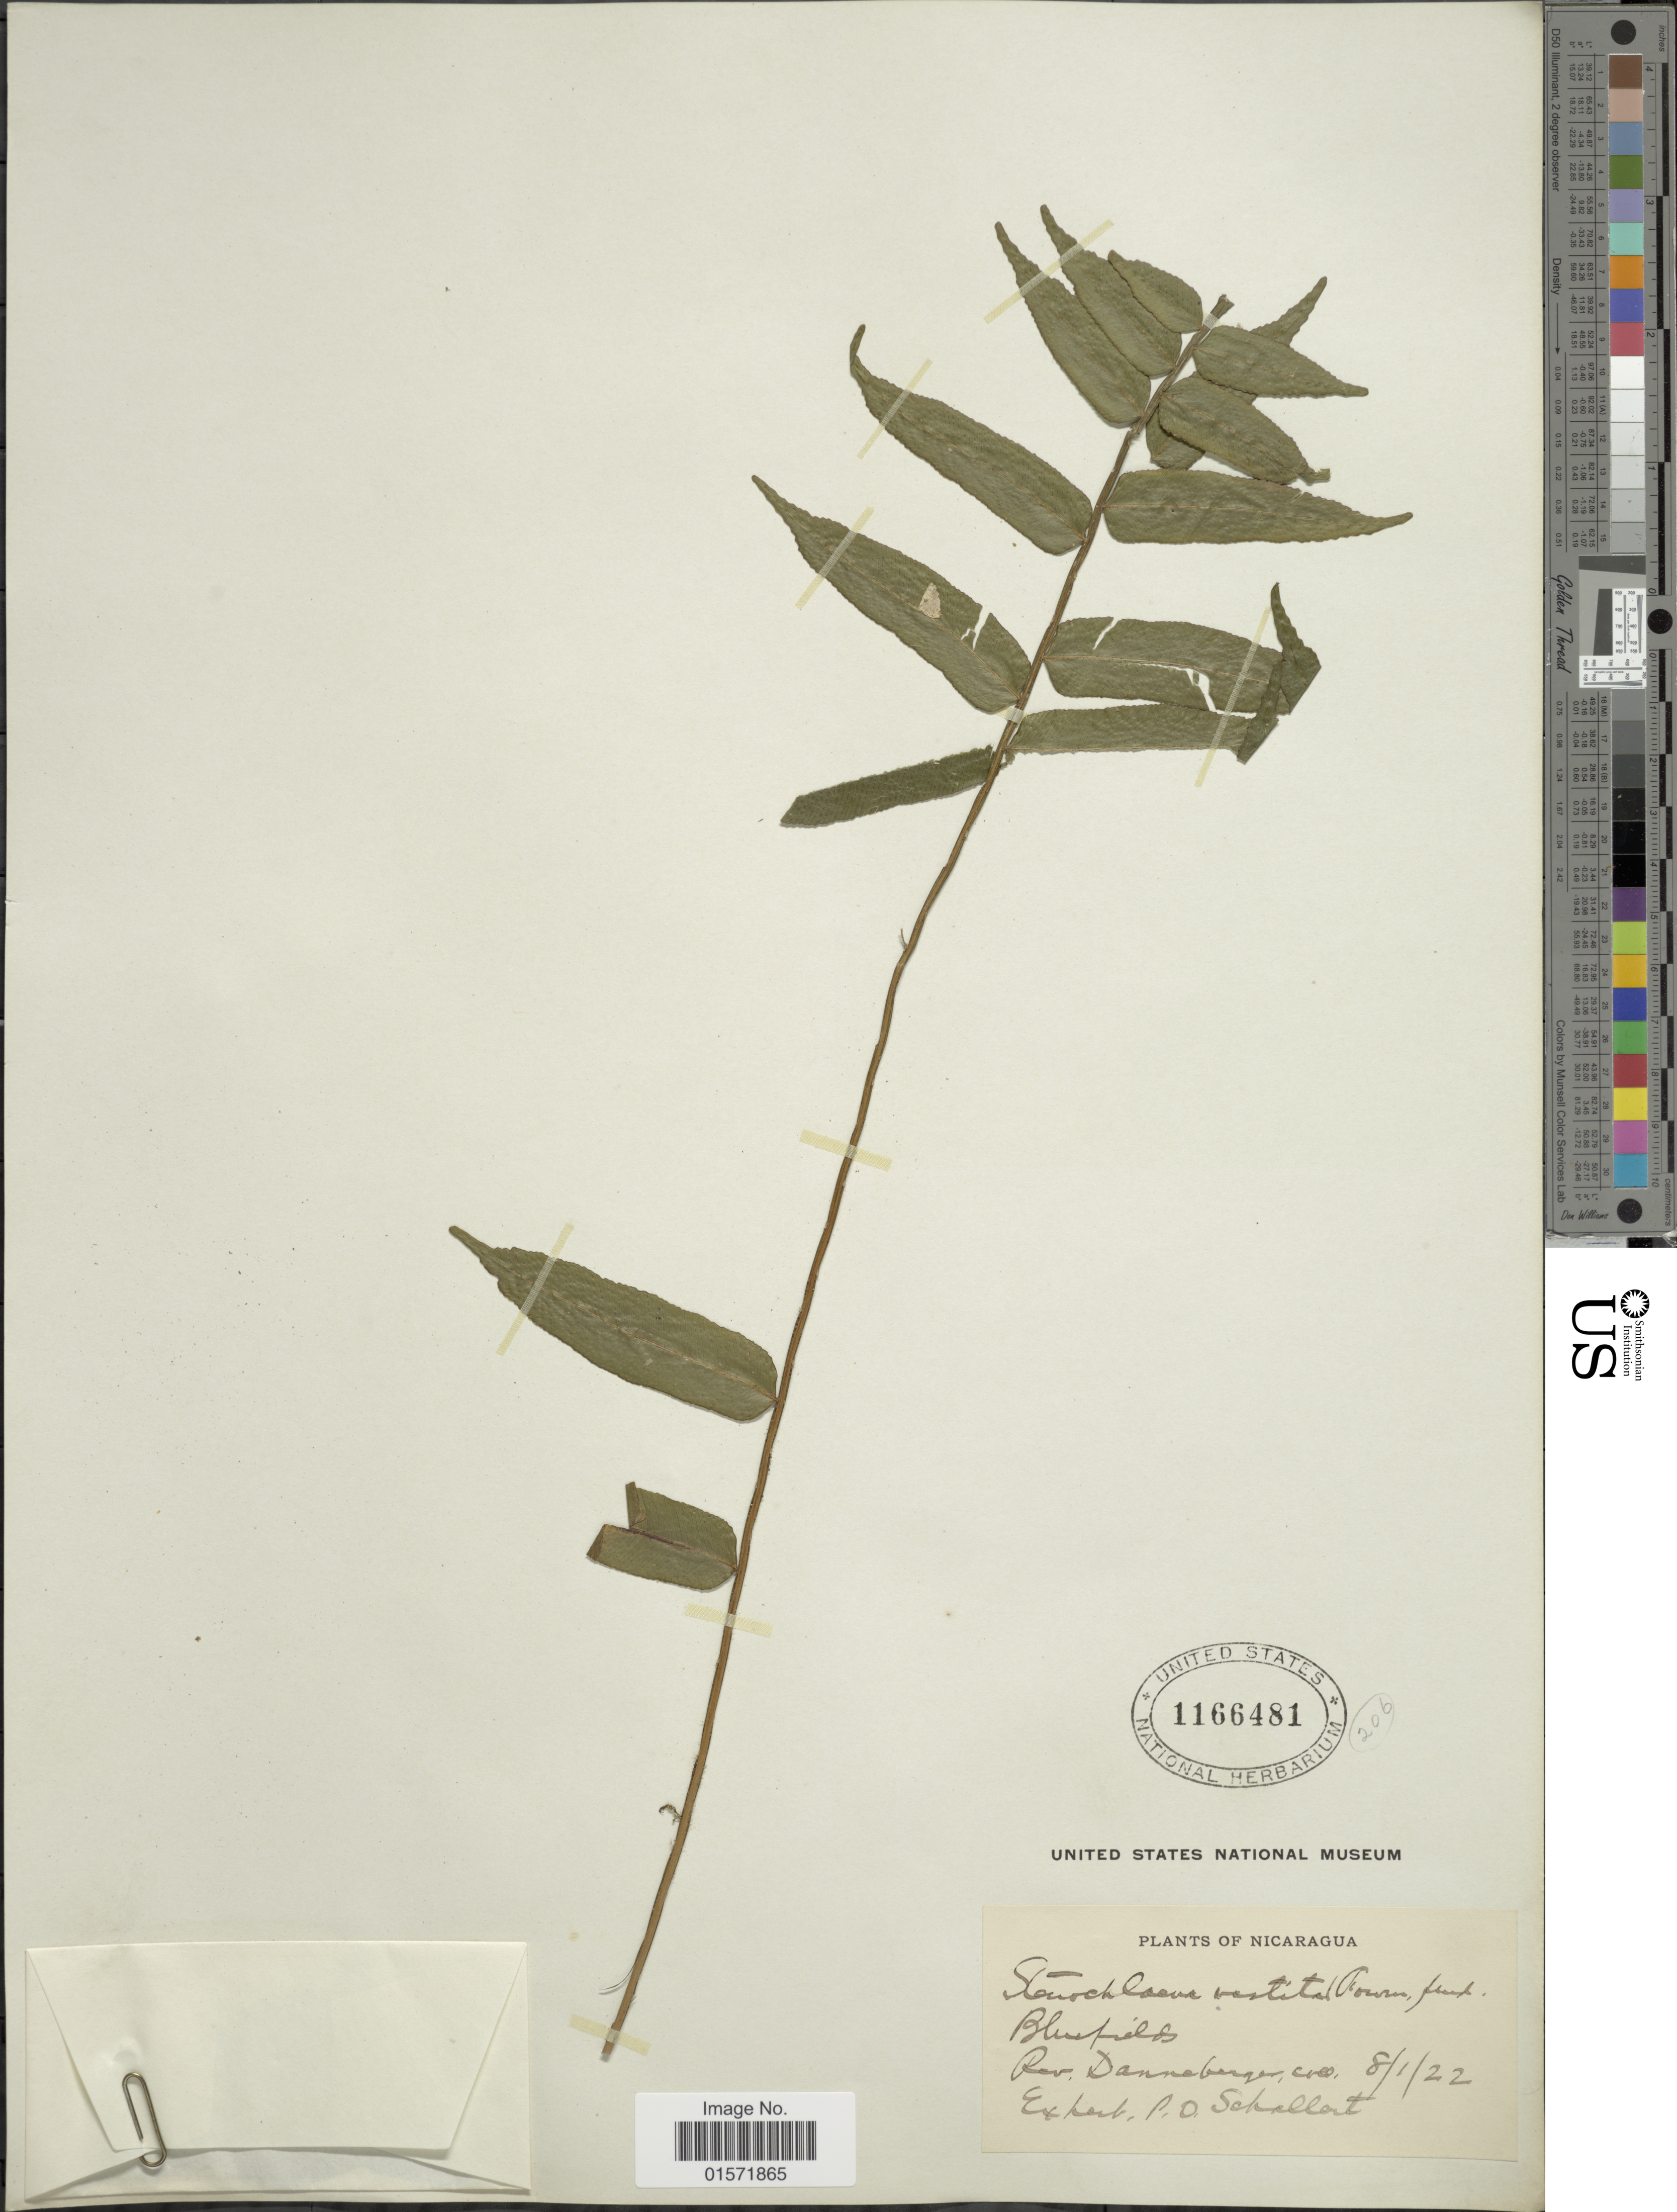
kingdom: Plantae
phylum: Tracheophyta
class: Polypodiopsida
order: Polypodiales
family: Lomariopsidaceae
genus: Lomariopsis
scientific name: Lomariopsis vestita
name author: E. Fourn.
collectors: Danneberger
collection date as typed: Transcribed d/m/y: 8/1/22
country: Nicaragua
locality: Bluefields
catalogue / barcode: US 1166481